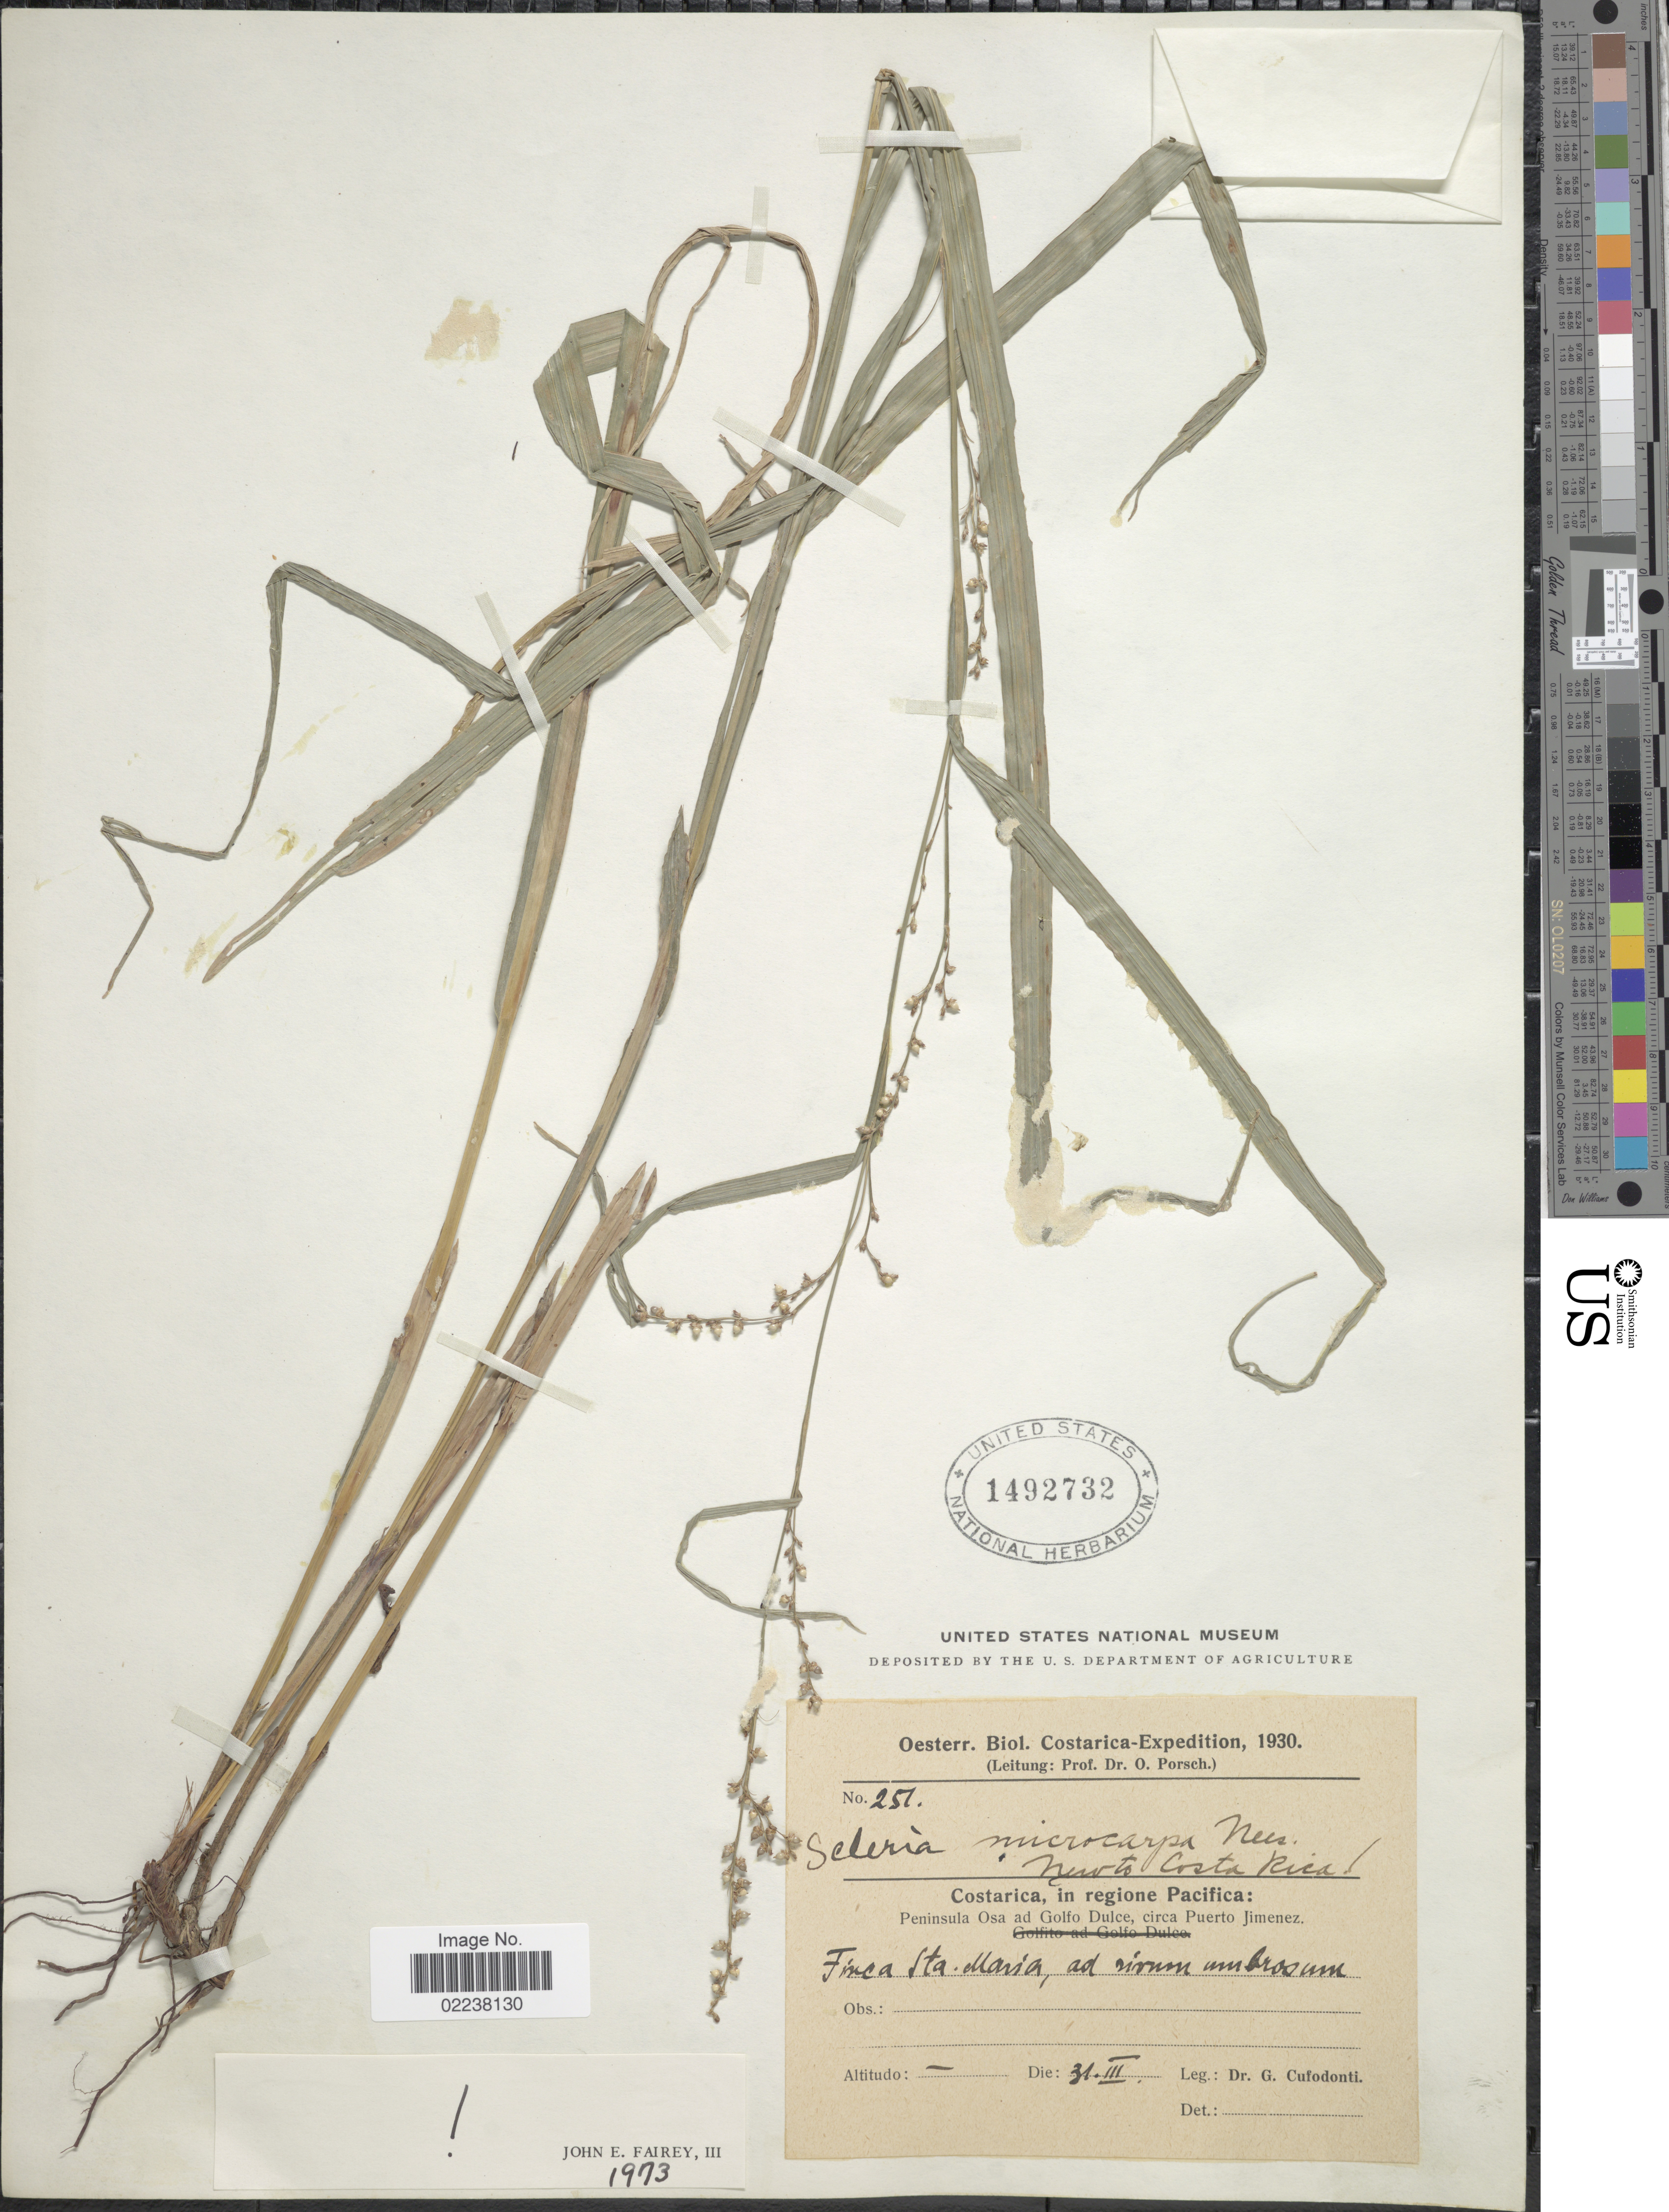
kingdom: Plantae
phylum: Tracheophyta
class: Liliopsida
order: Poales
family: Cyperaceae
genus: Scleria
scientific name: Scleria microcarpa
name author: Nees ex Kunth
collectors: G. Cufodontis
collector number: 251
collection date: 1930-03-31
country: Costa Rica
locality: Finca Sta. Maria, Peninsula Osa ad Golfo Dulce, circa Puerto Jimenez, in regione Pacifica.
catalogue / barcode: US 1492732